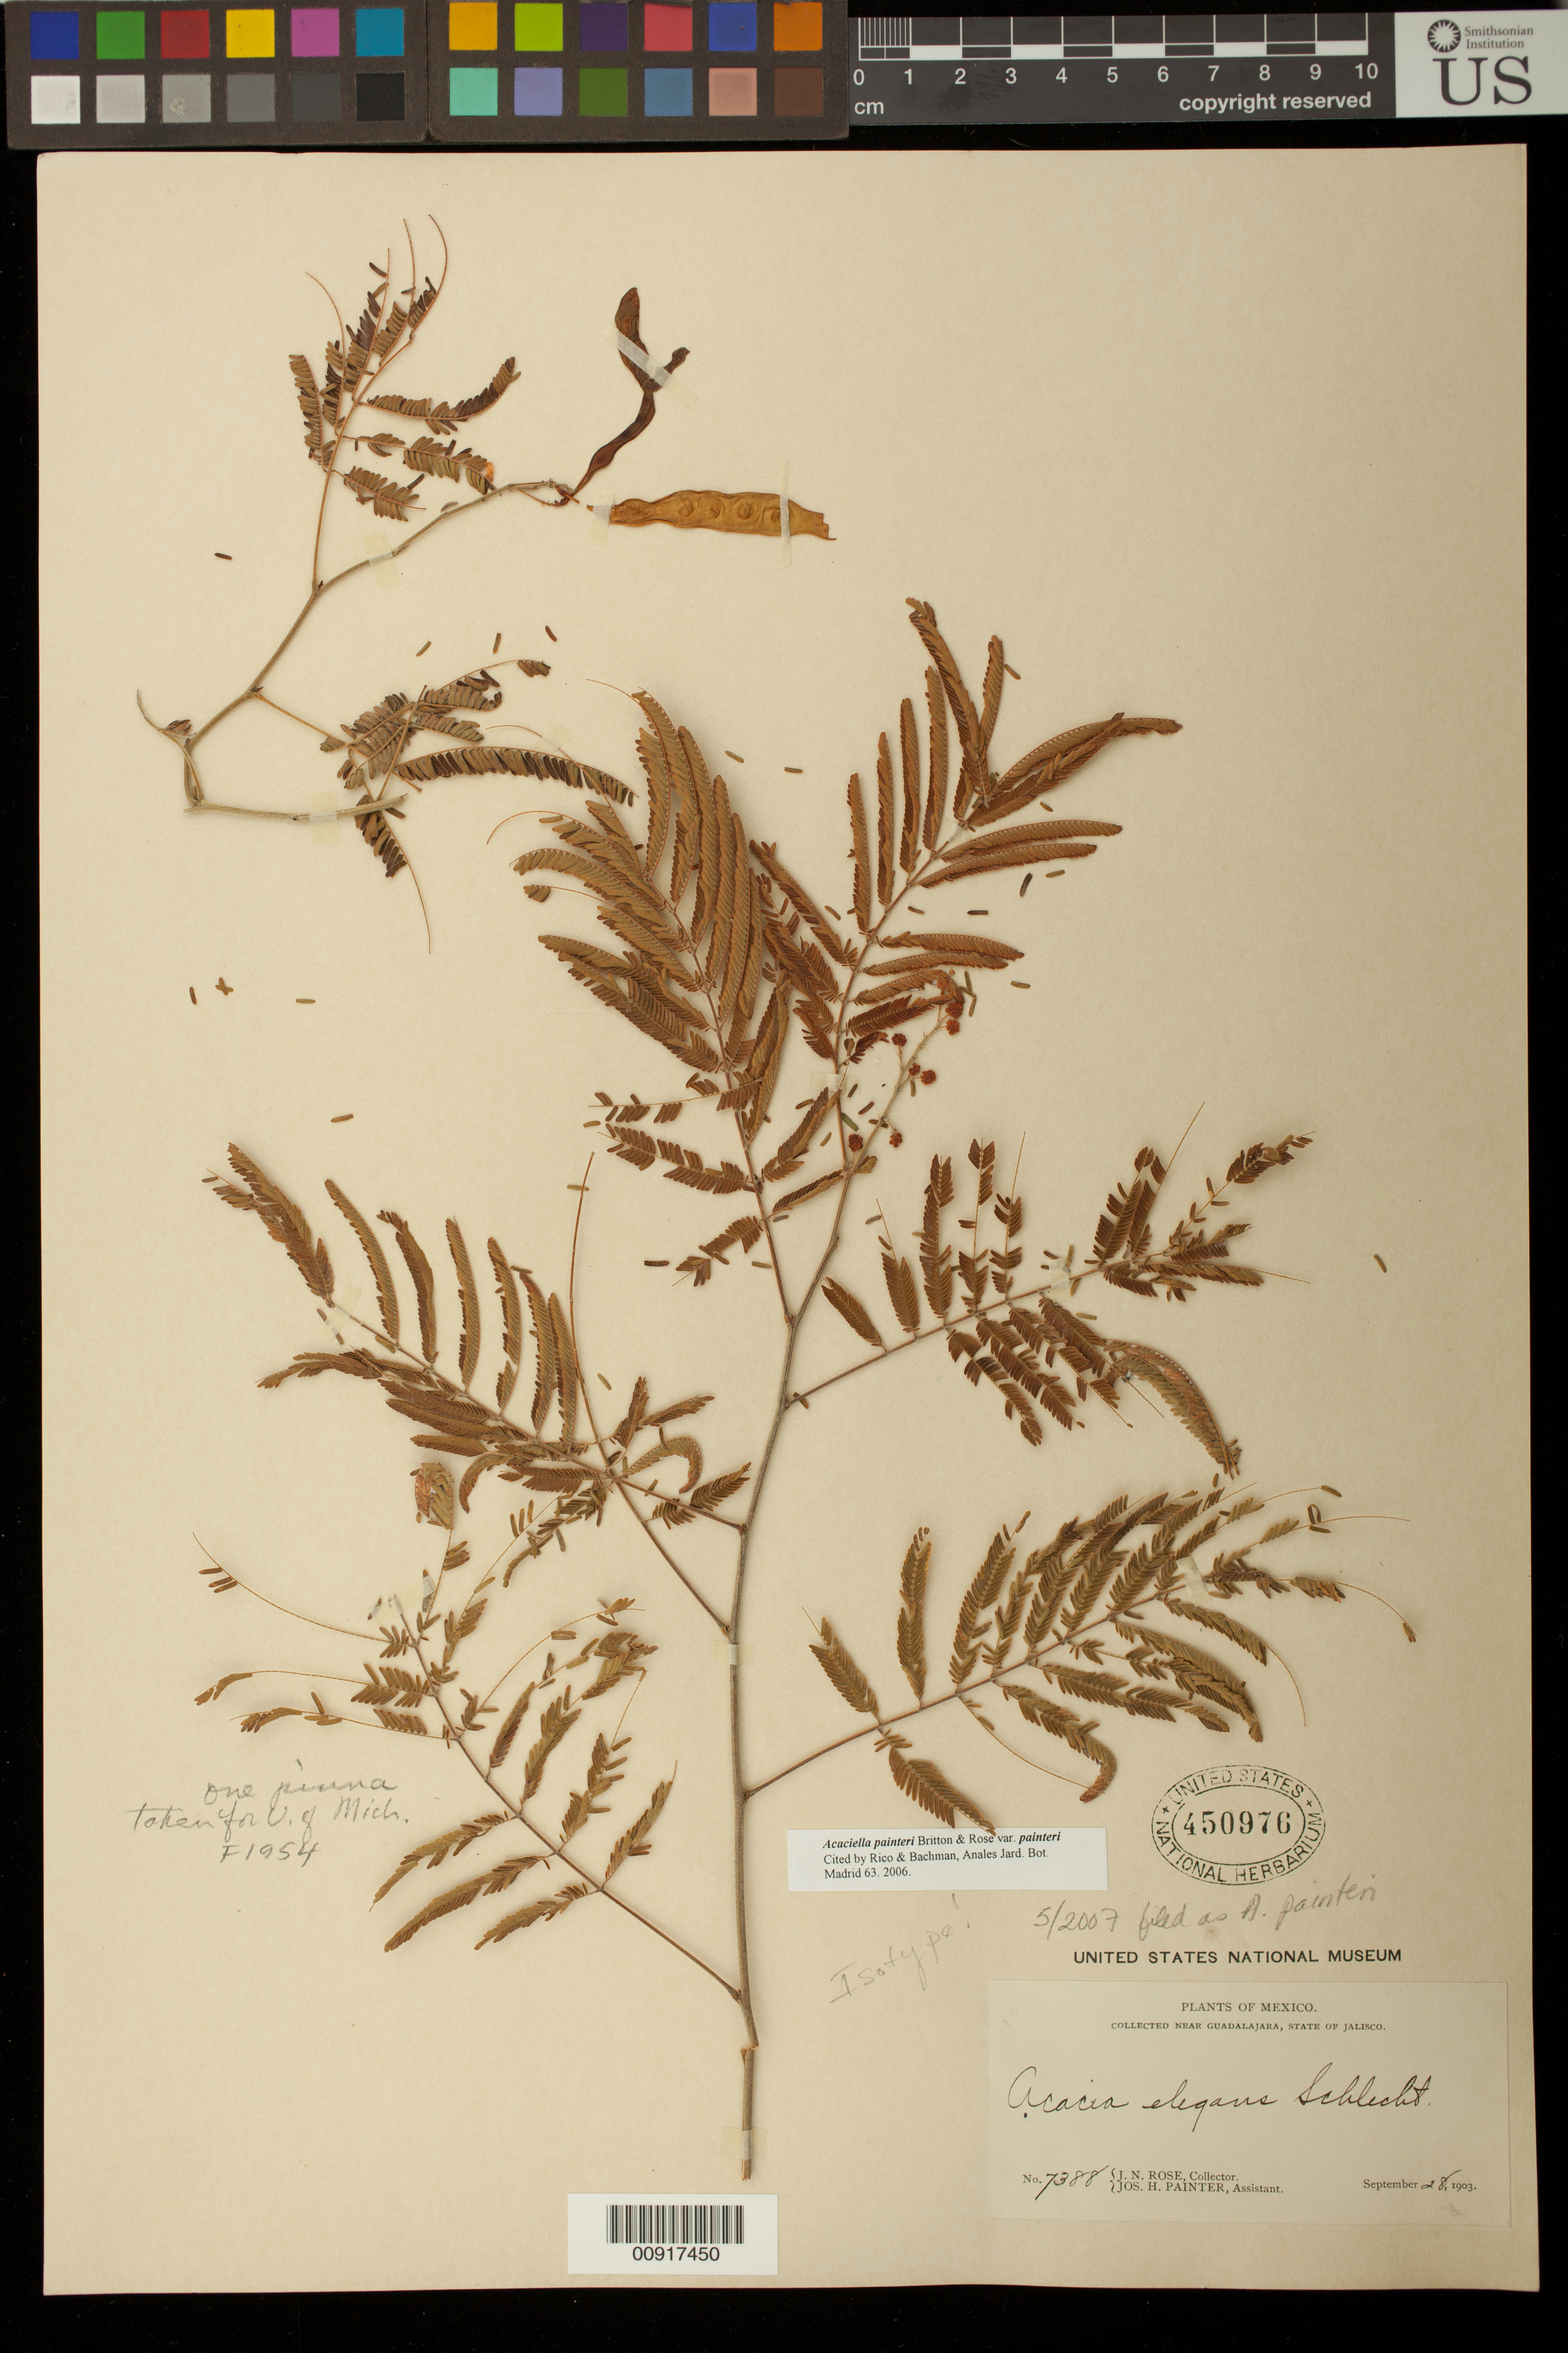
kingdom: Plantae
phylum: Tracheophyta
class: Magnoliopsida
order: Fabales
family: Fabaceae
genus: Acaciella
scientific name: Acaciella painteri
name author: Britton & Rose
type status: Type Collection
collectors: J. N. Rose & J. H. Painter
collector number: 7388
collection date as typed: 28 Sep 1903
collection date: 1903-09-28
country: Mexico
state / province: Jalisco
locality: Near Guadalajara, State of Jalisco.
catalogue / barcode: US 450976